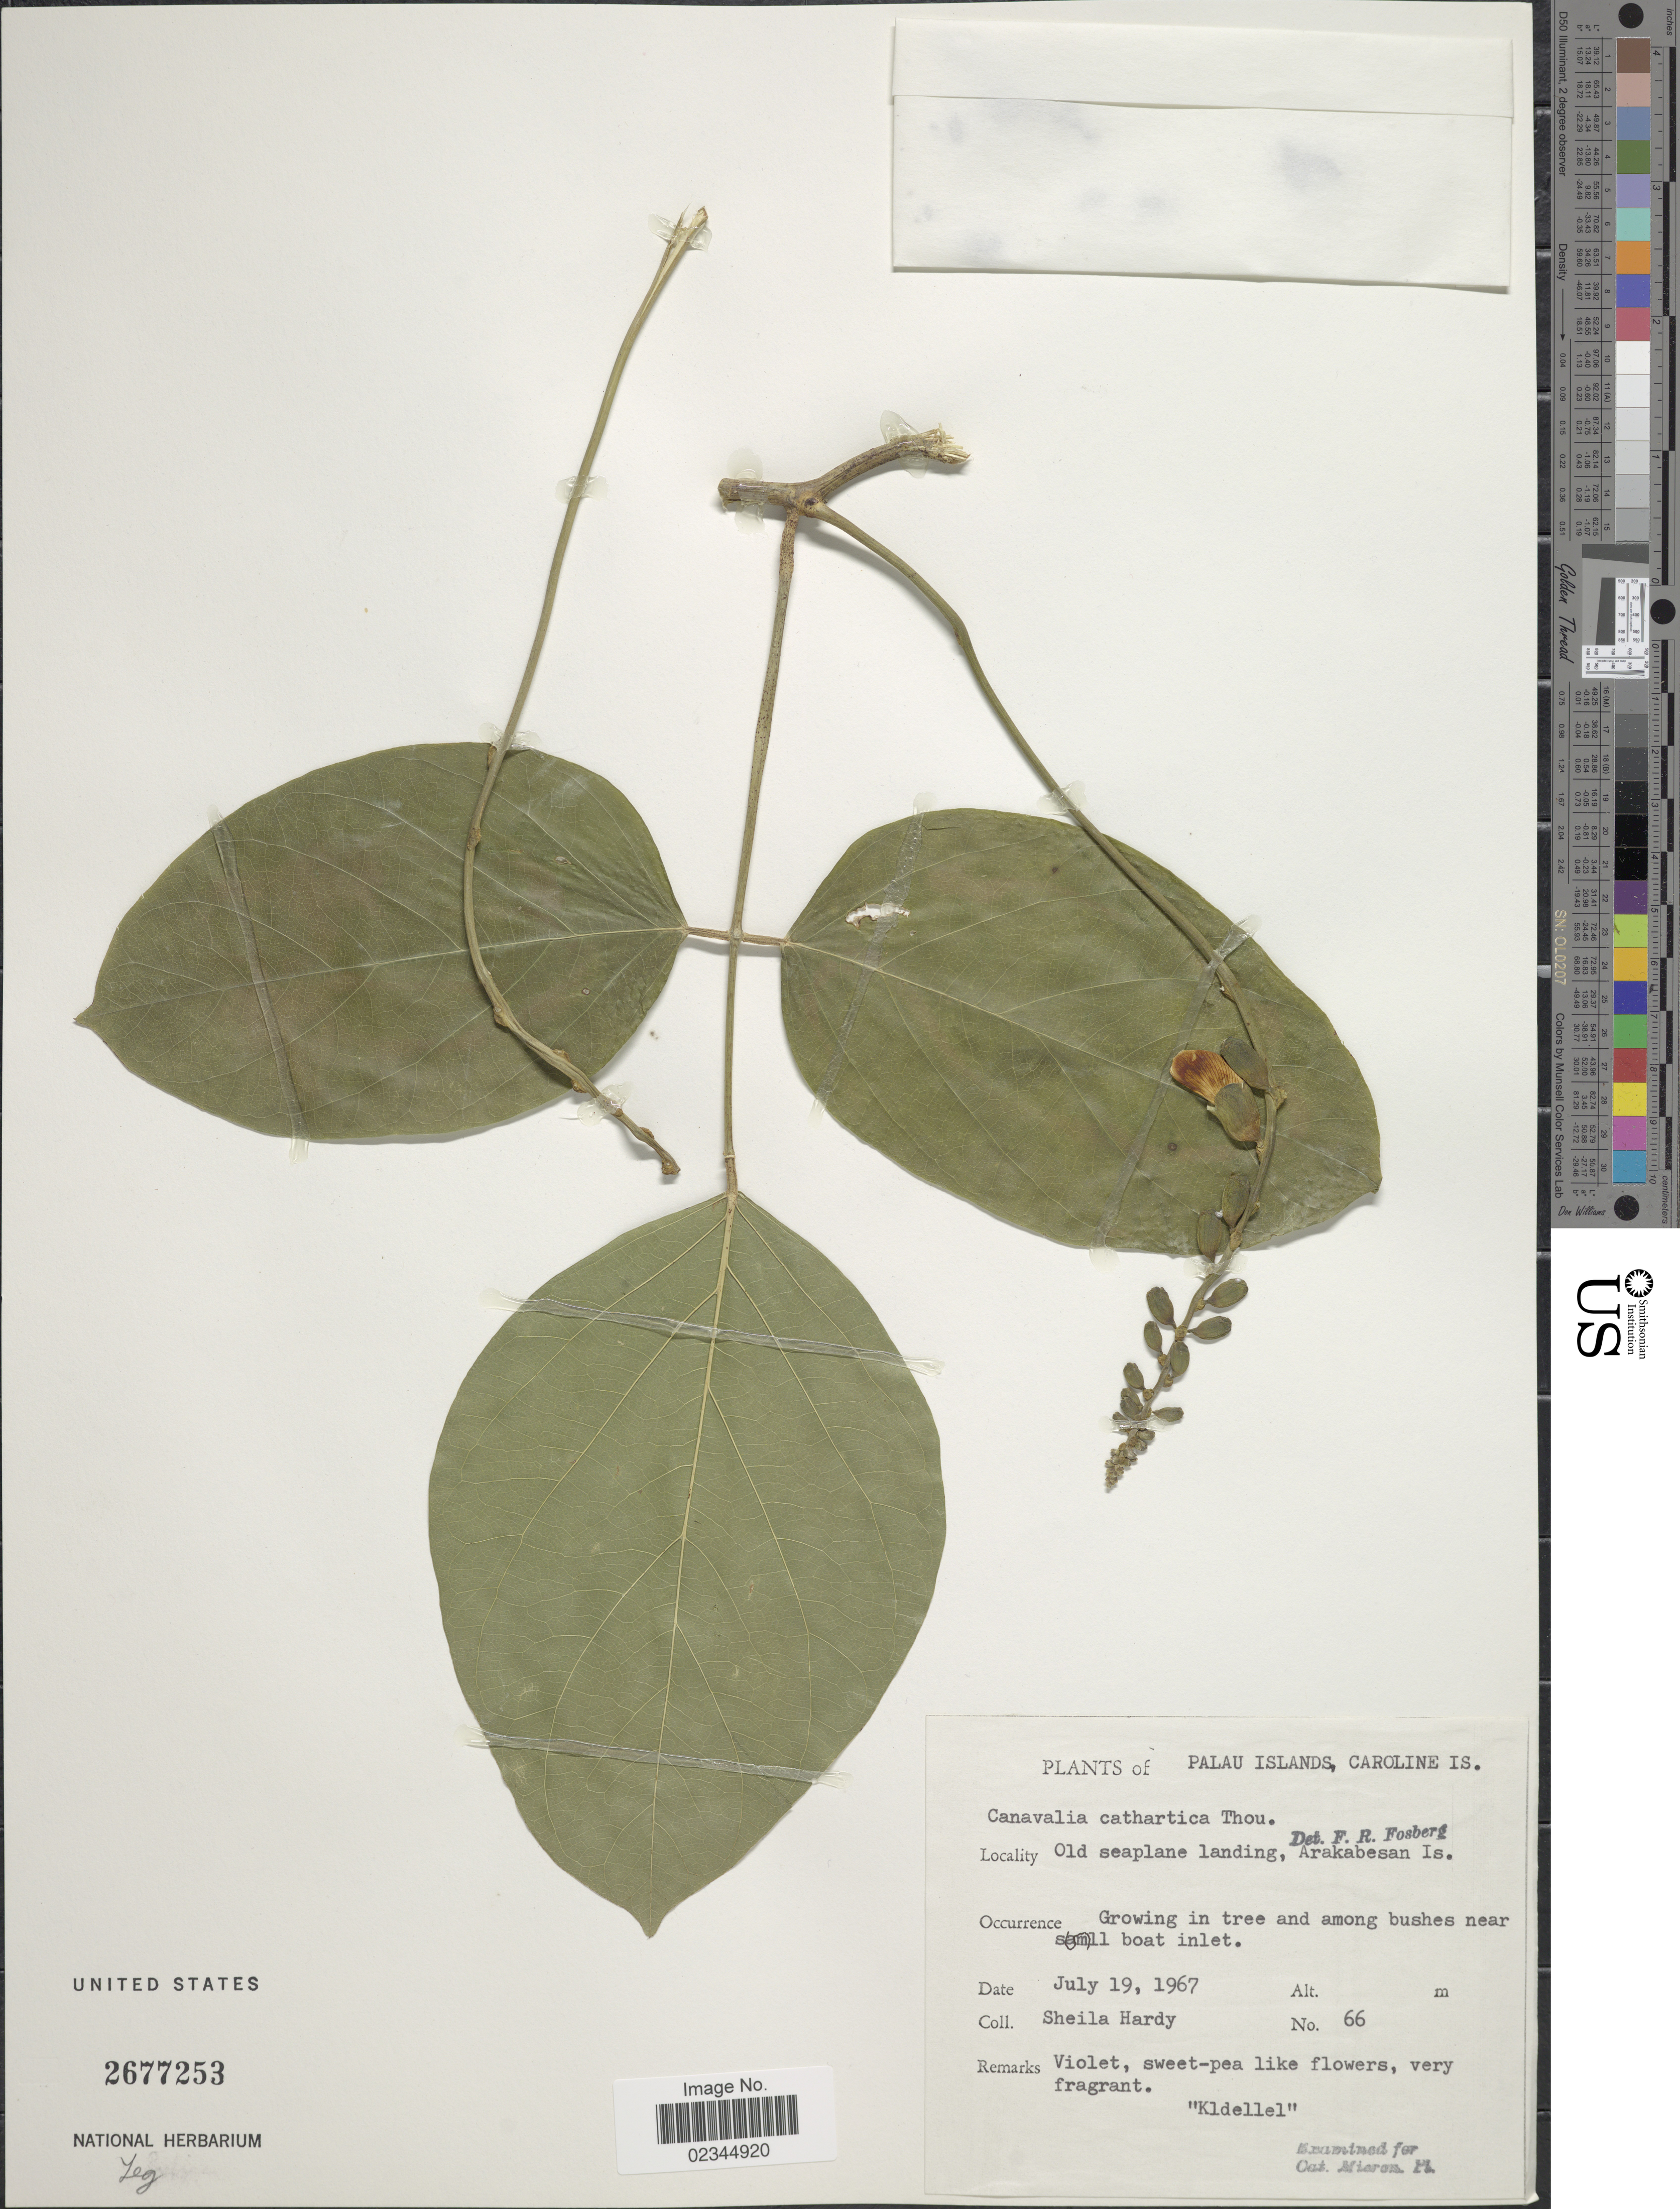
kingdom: Plantae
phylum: Tracheophyta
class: Magnoliopsida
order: Fabales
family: Fabaceae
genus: Canavalia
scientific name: Canavalia cathartica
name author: Thouars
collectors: S. Hardy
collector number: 66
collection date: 1967-07-19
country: Palau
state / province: Koror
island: Ngerekebesang [Arakabesan]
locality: Palau Islands, Caroline Is., old seaplane landing, Arakabesan Is.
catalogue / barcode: US 2677253